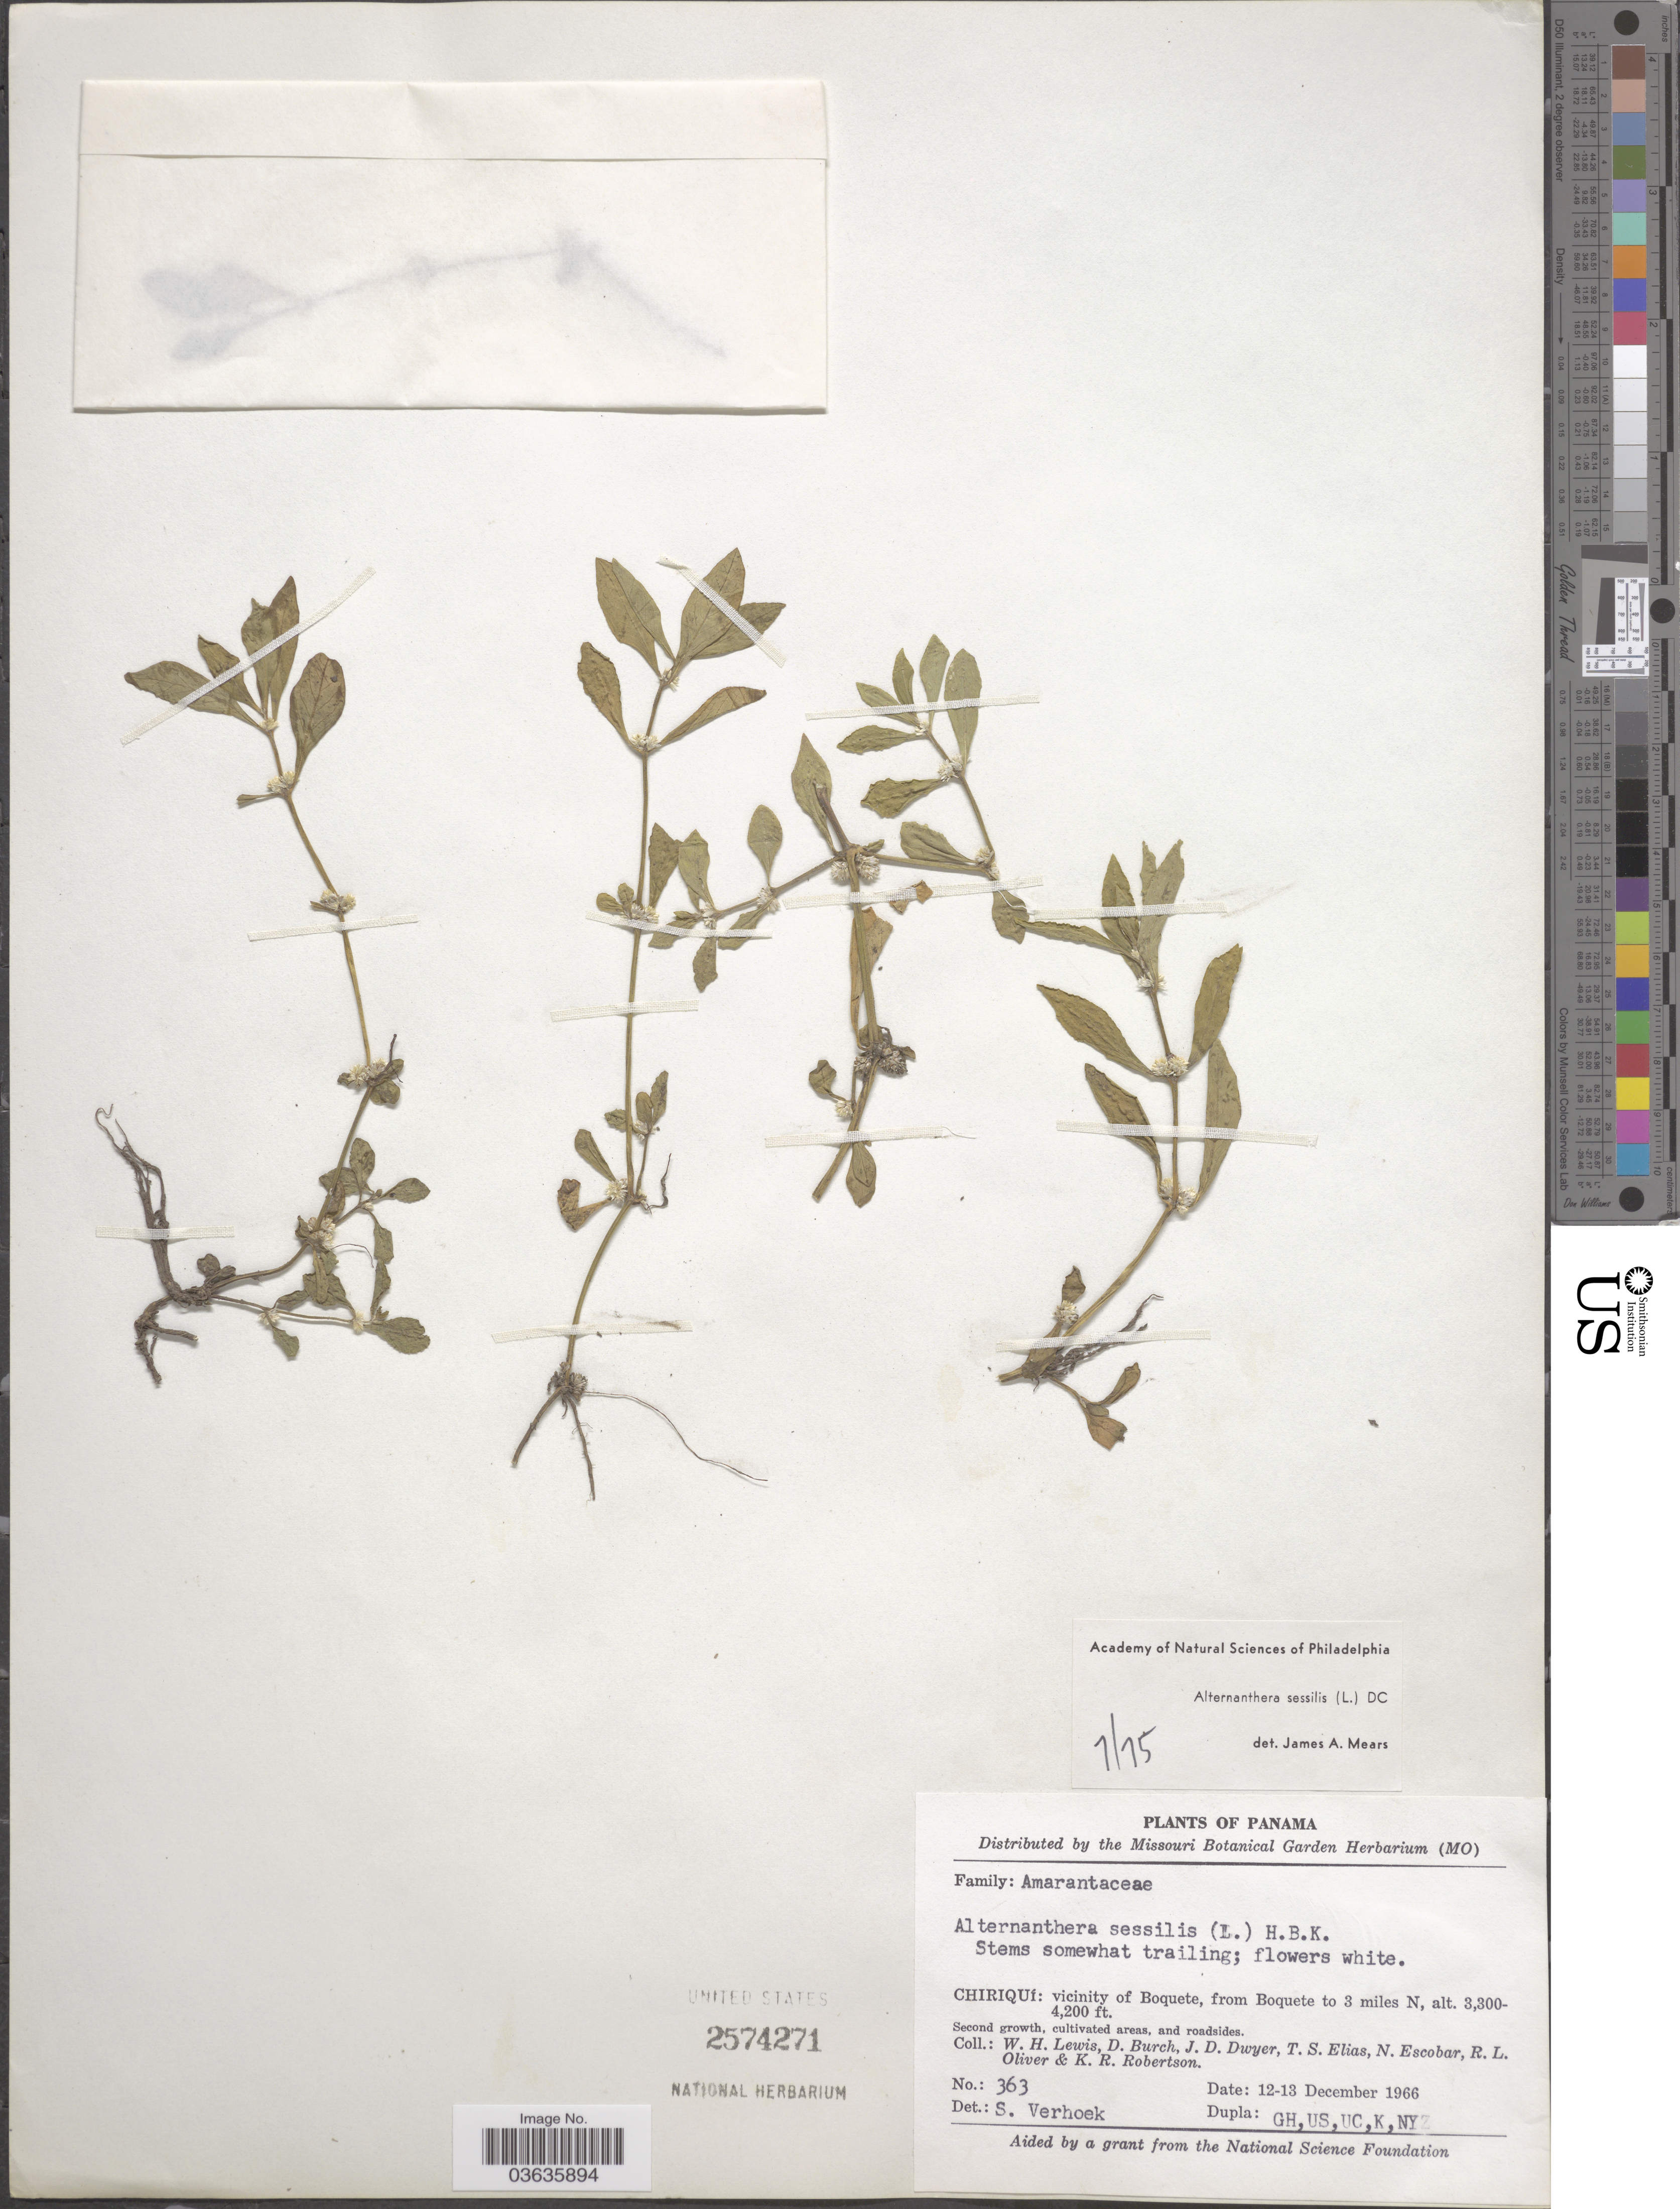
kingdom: Plantae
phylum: Tracheophyta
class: Magnoliopsida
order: Caryophyllales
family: Amaranthaceae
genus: Alternanthera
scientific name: Alternanthera sessilis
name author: (L.) DC.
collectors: W. H. Lewis, D. Burch, J. D. Dwyer, T. S. Elias & et al.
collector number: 363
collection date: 1966-12-12/1966-12-13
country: Panama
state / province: Chiriqui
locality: Vicinity of Boquete, from Boquete to 3 miles N.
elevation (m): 1006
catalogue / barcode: US 2574271